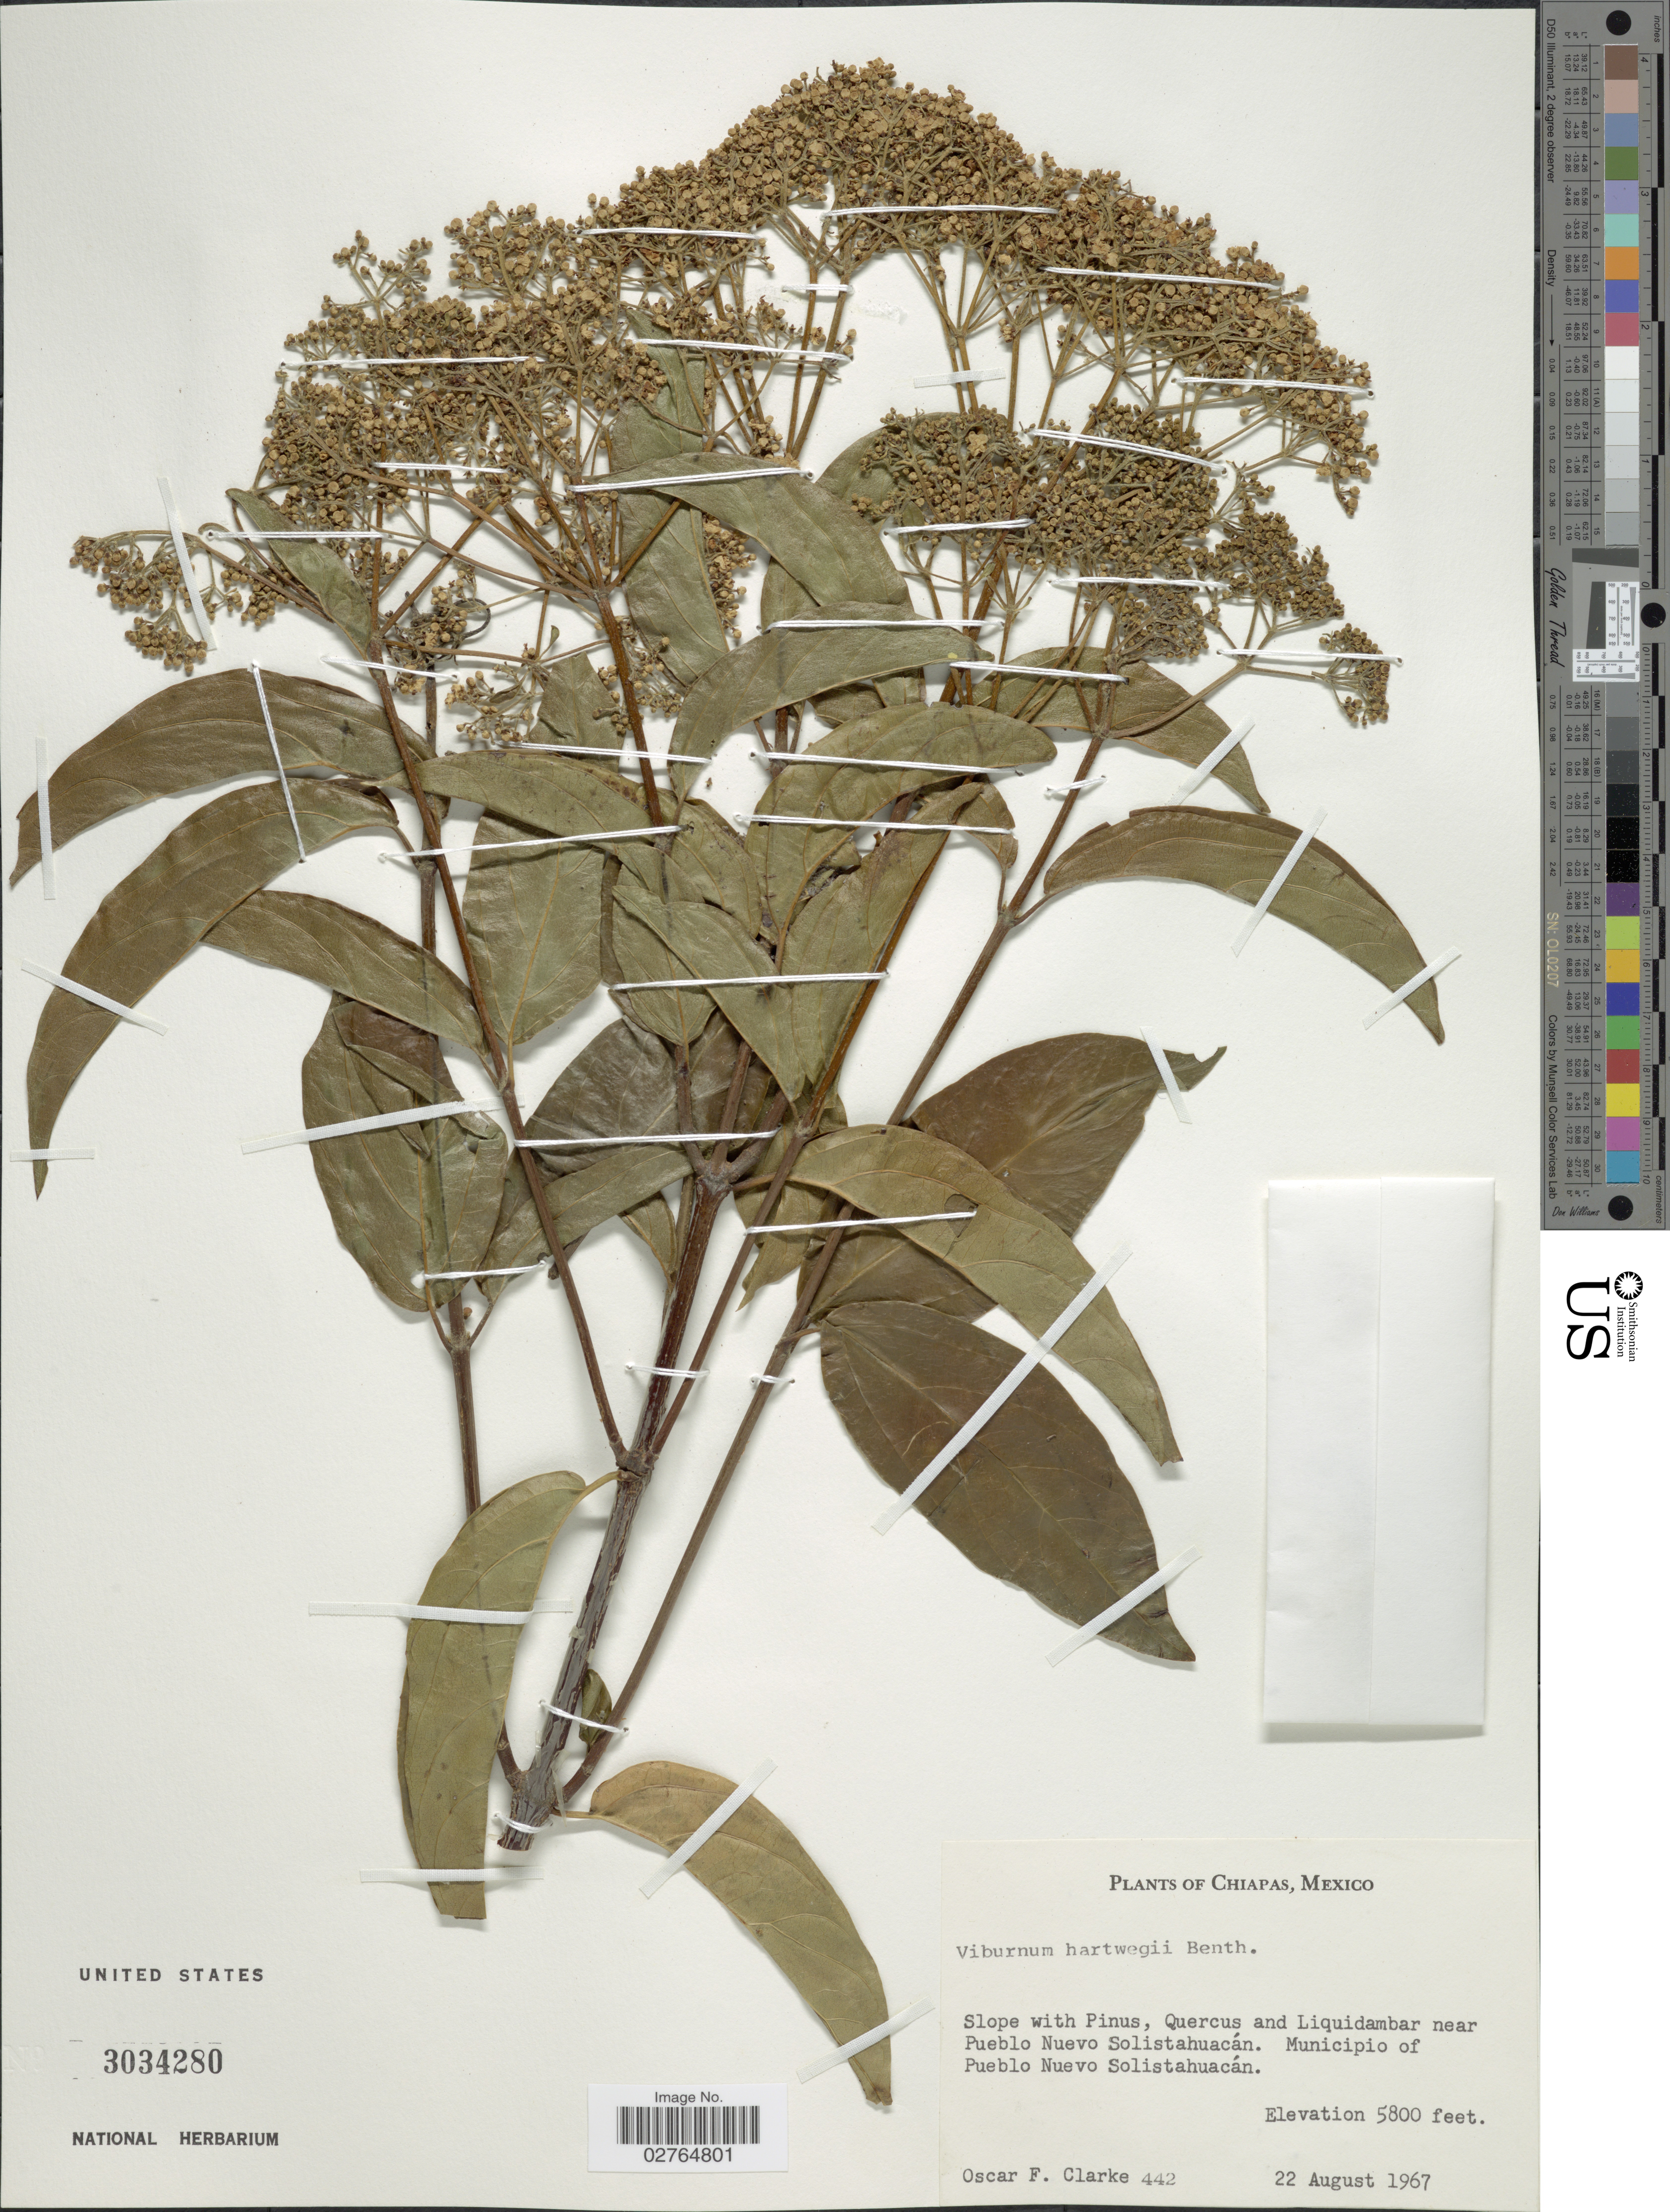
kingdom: Plantae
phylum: Tracheophyta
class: Magnoliopsida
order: Dipsacales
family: Viburnaceae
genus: Viburnum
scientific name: Viburnum hartwegii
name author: Benth.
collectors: O. F. Clarke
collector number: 442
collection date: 1967-08-22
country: Mexico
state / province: Chiapas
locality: Near Pueblo Nuevo Solistahuacán. Municipio of Pueblo Nuevo Solistahuacán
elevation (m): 1768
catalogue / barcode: US 3034280